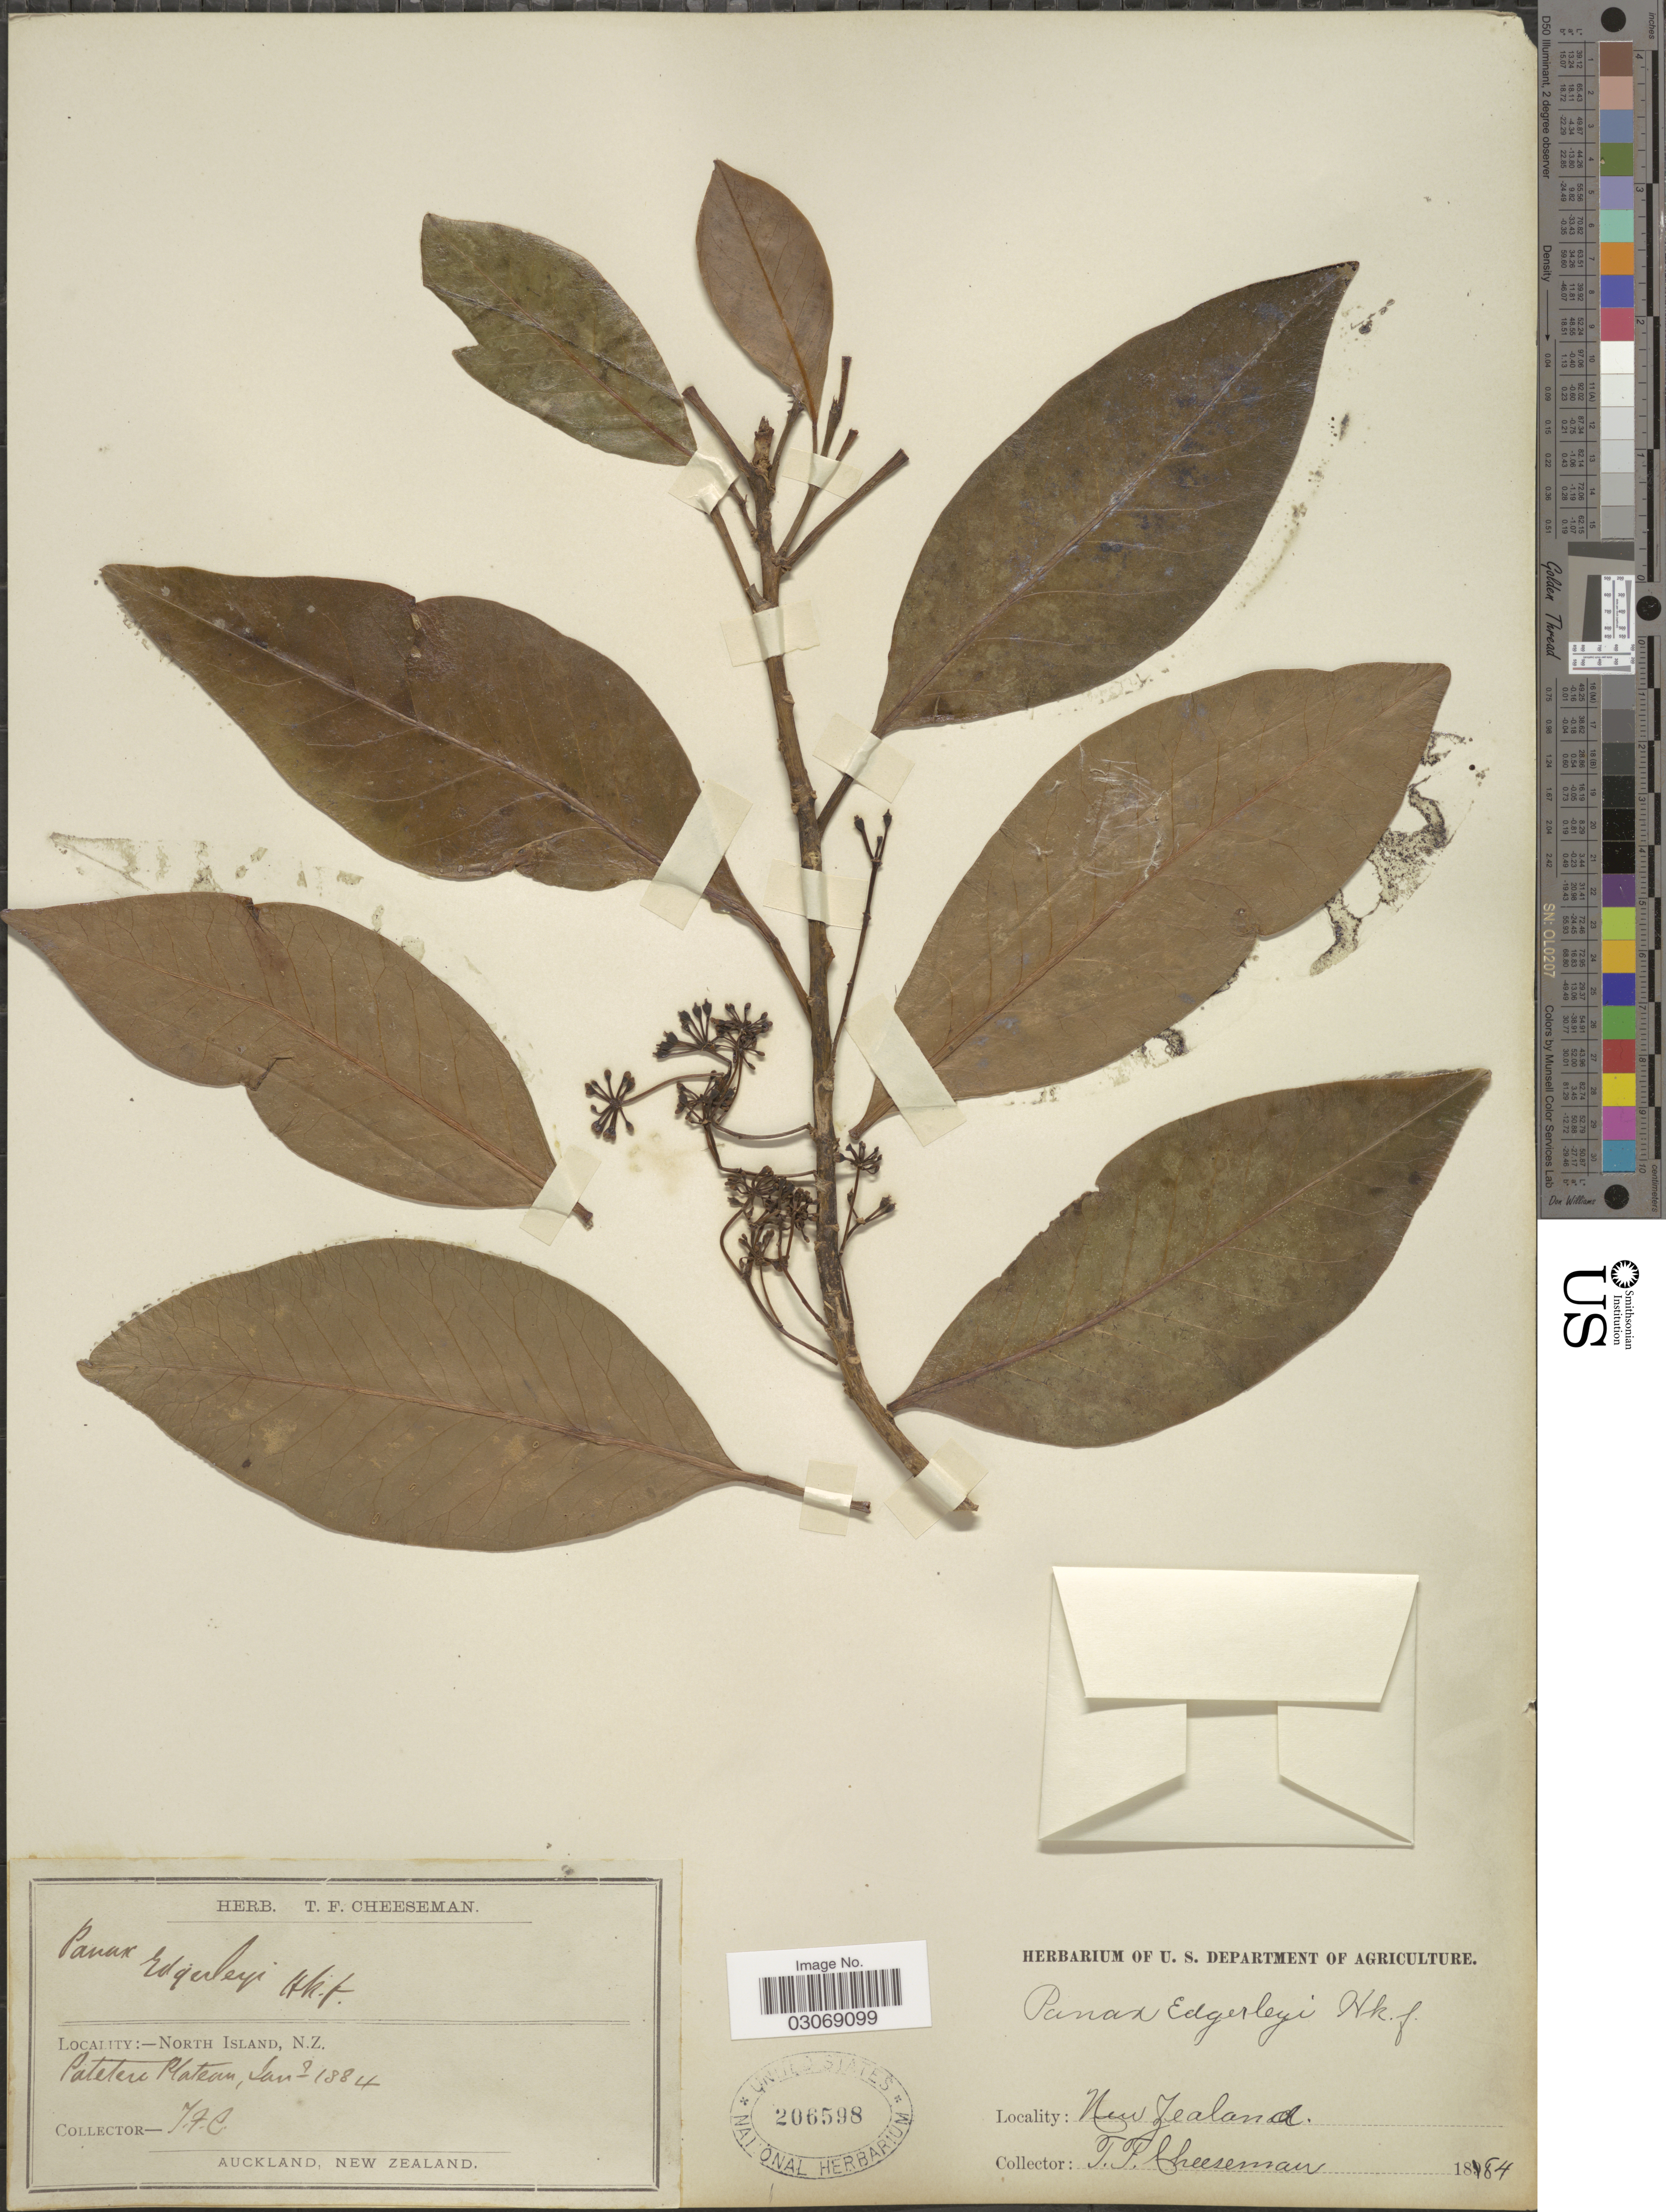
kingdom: Plantae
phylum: Tracheophyta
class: Magnoliopsida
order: Apiales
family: Araliaceae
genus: Nothopanax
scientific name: Nothopanax edgerleyi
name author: (Hook. f.) Harms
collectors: T. F. Cheeseman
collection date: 1884-01-02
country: New Zealand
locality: North Island. Patetera Plateau.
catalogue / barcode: US 206598